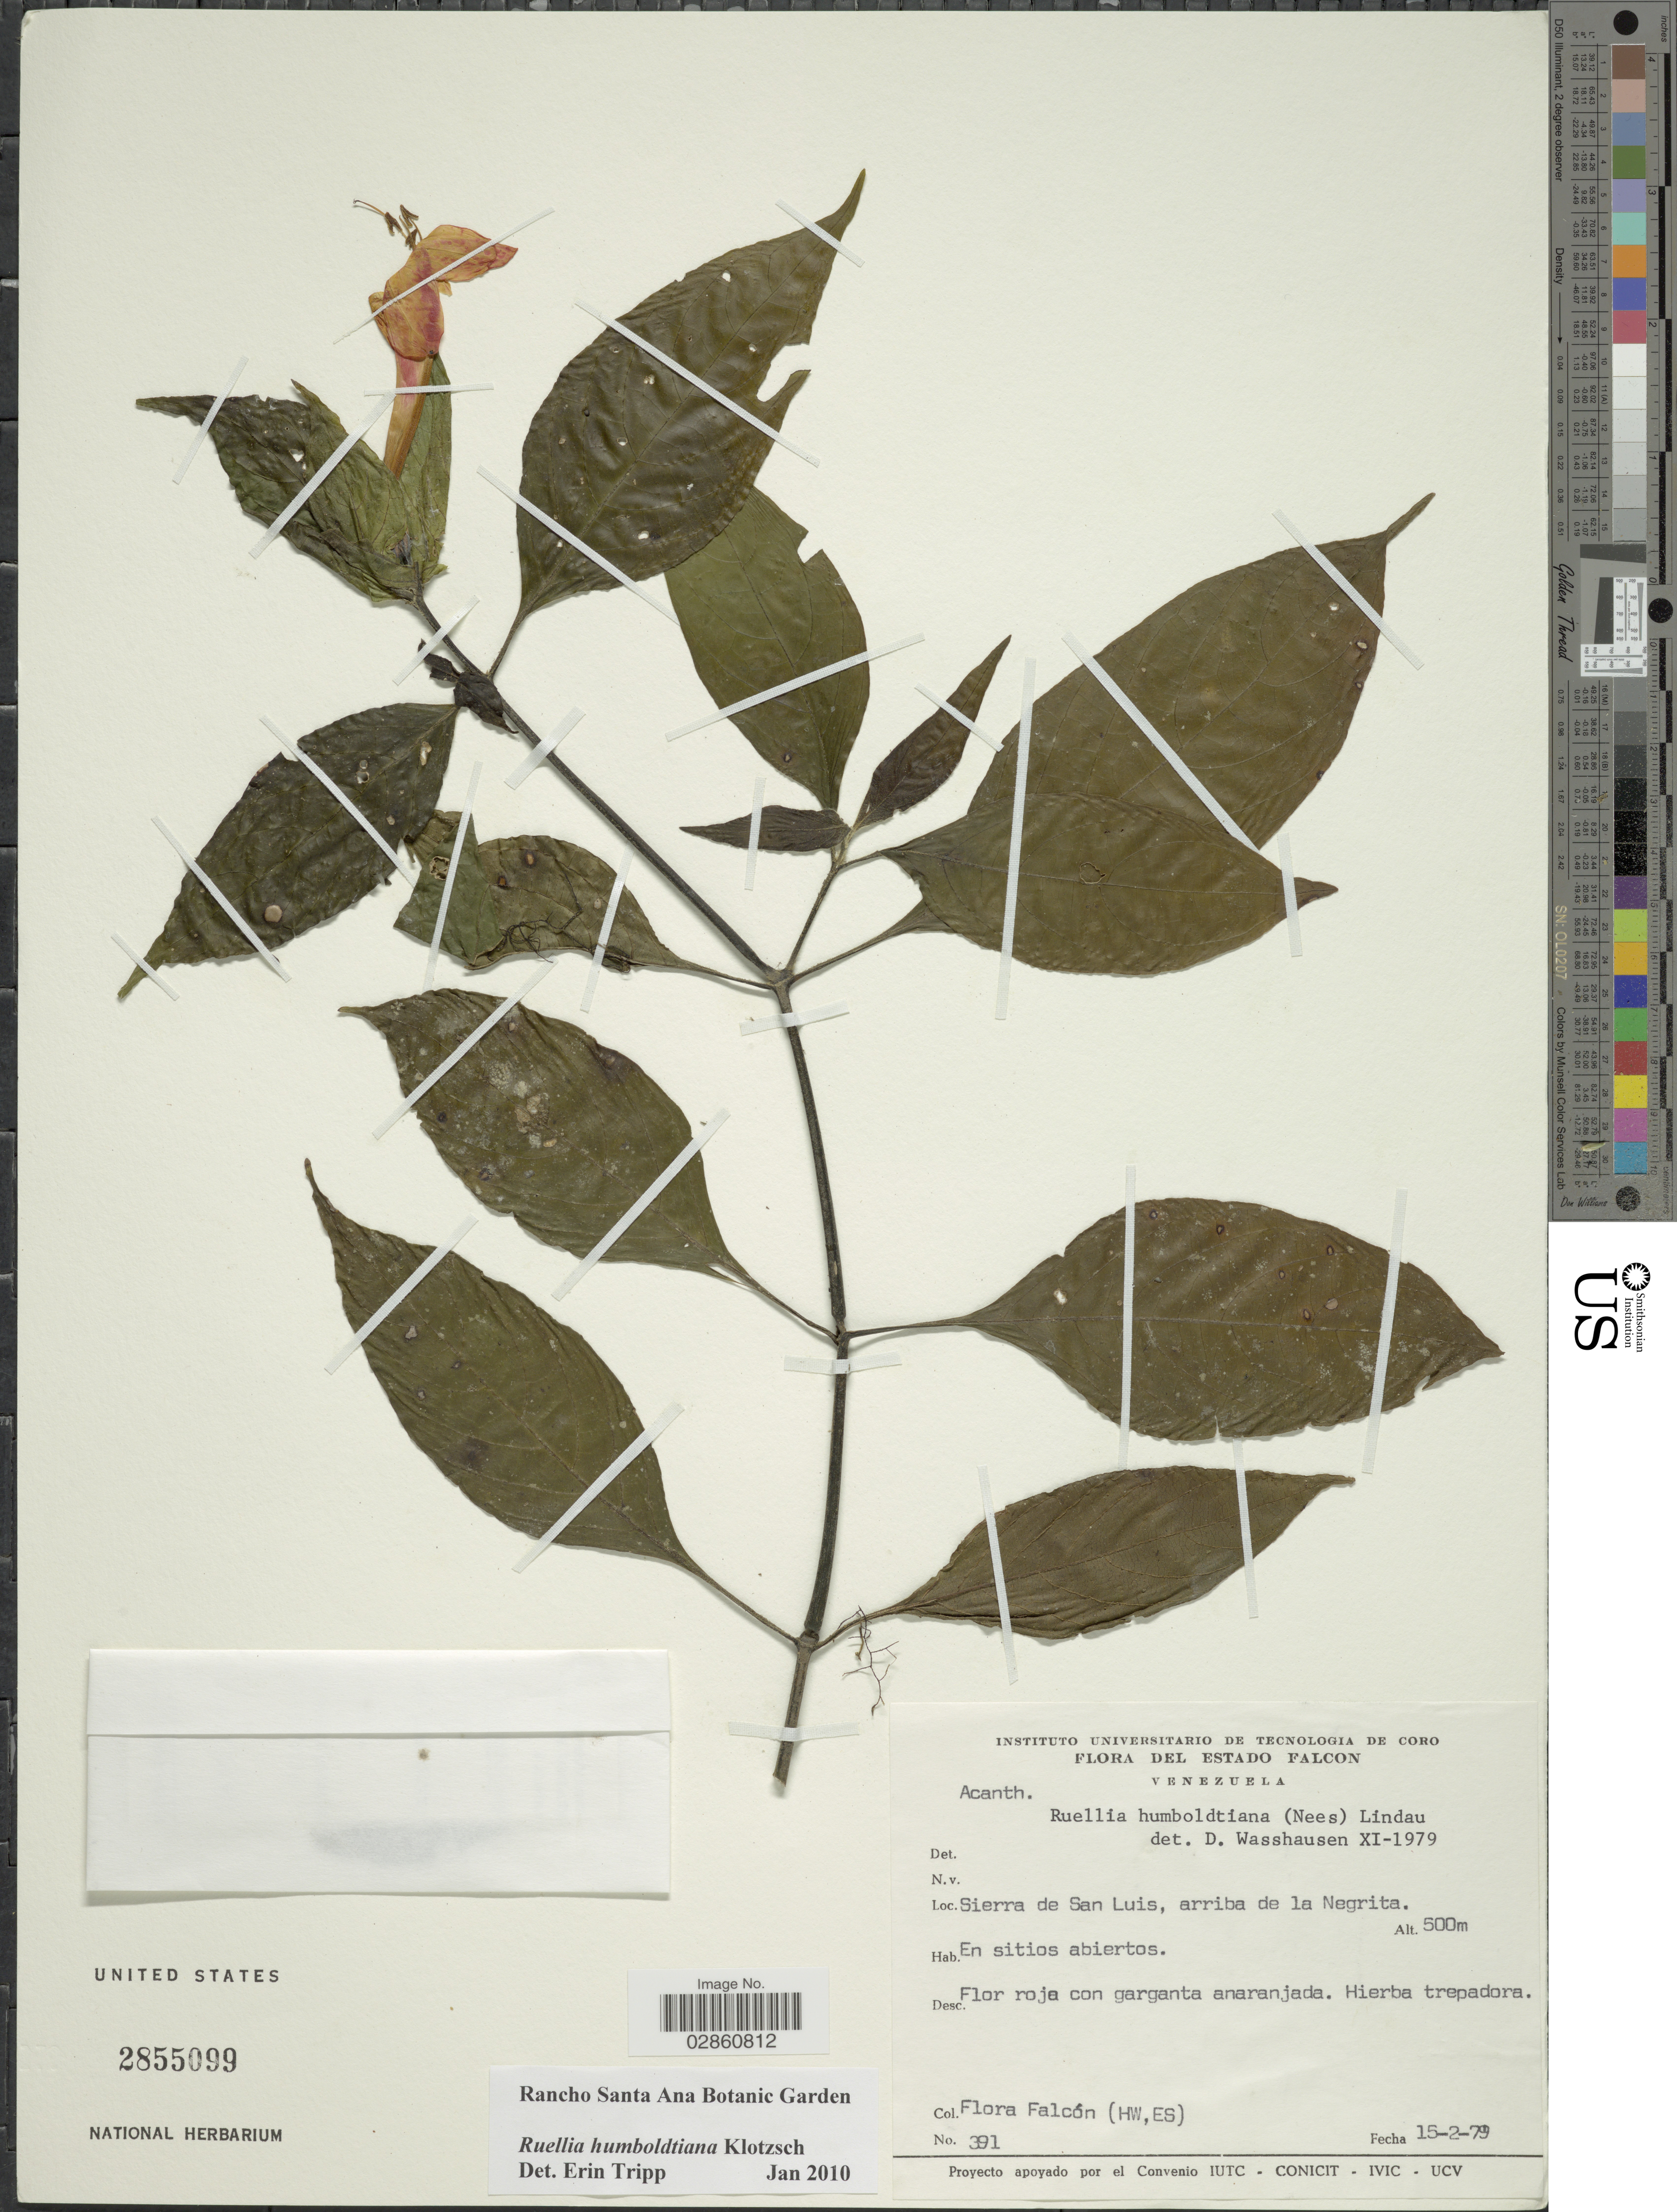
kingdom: Plantae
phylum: Tracheophyta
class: Magnoliopsida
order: Lamiales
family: Acanthaceae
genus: Ruellia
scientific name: Ruellia humboldtiana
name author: (Nees) Lindau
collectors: Flora Falcón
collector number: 391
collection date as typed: Transcribed d/m/y: 15/2/79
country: Venezuela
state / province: Falcón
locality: Estado Falcon. Sierra de San Luis, arriba de la Negrita.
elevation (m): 500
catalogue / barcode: US 2855099